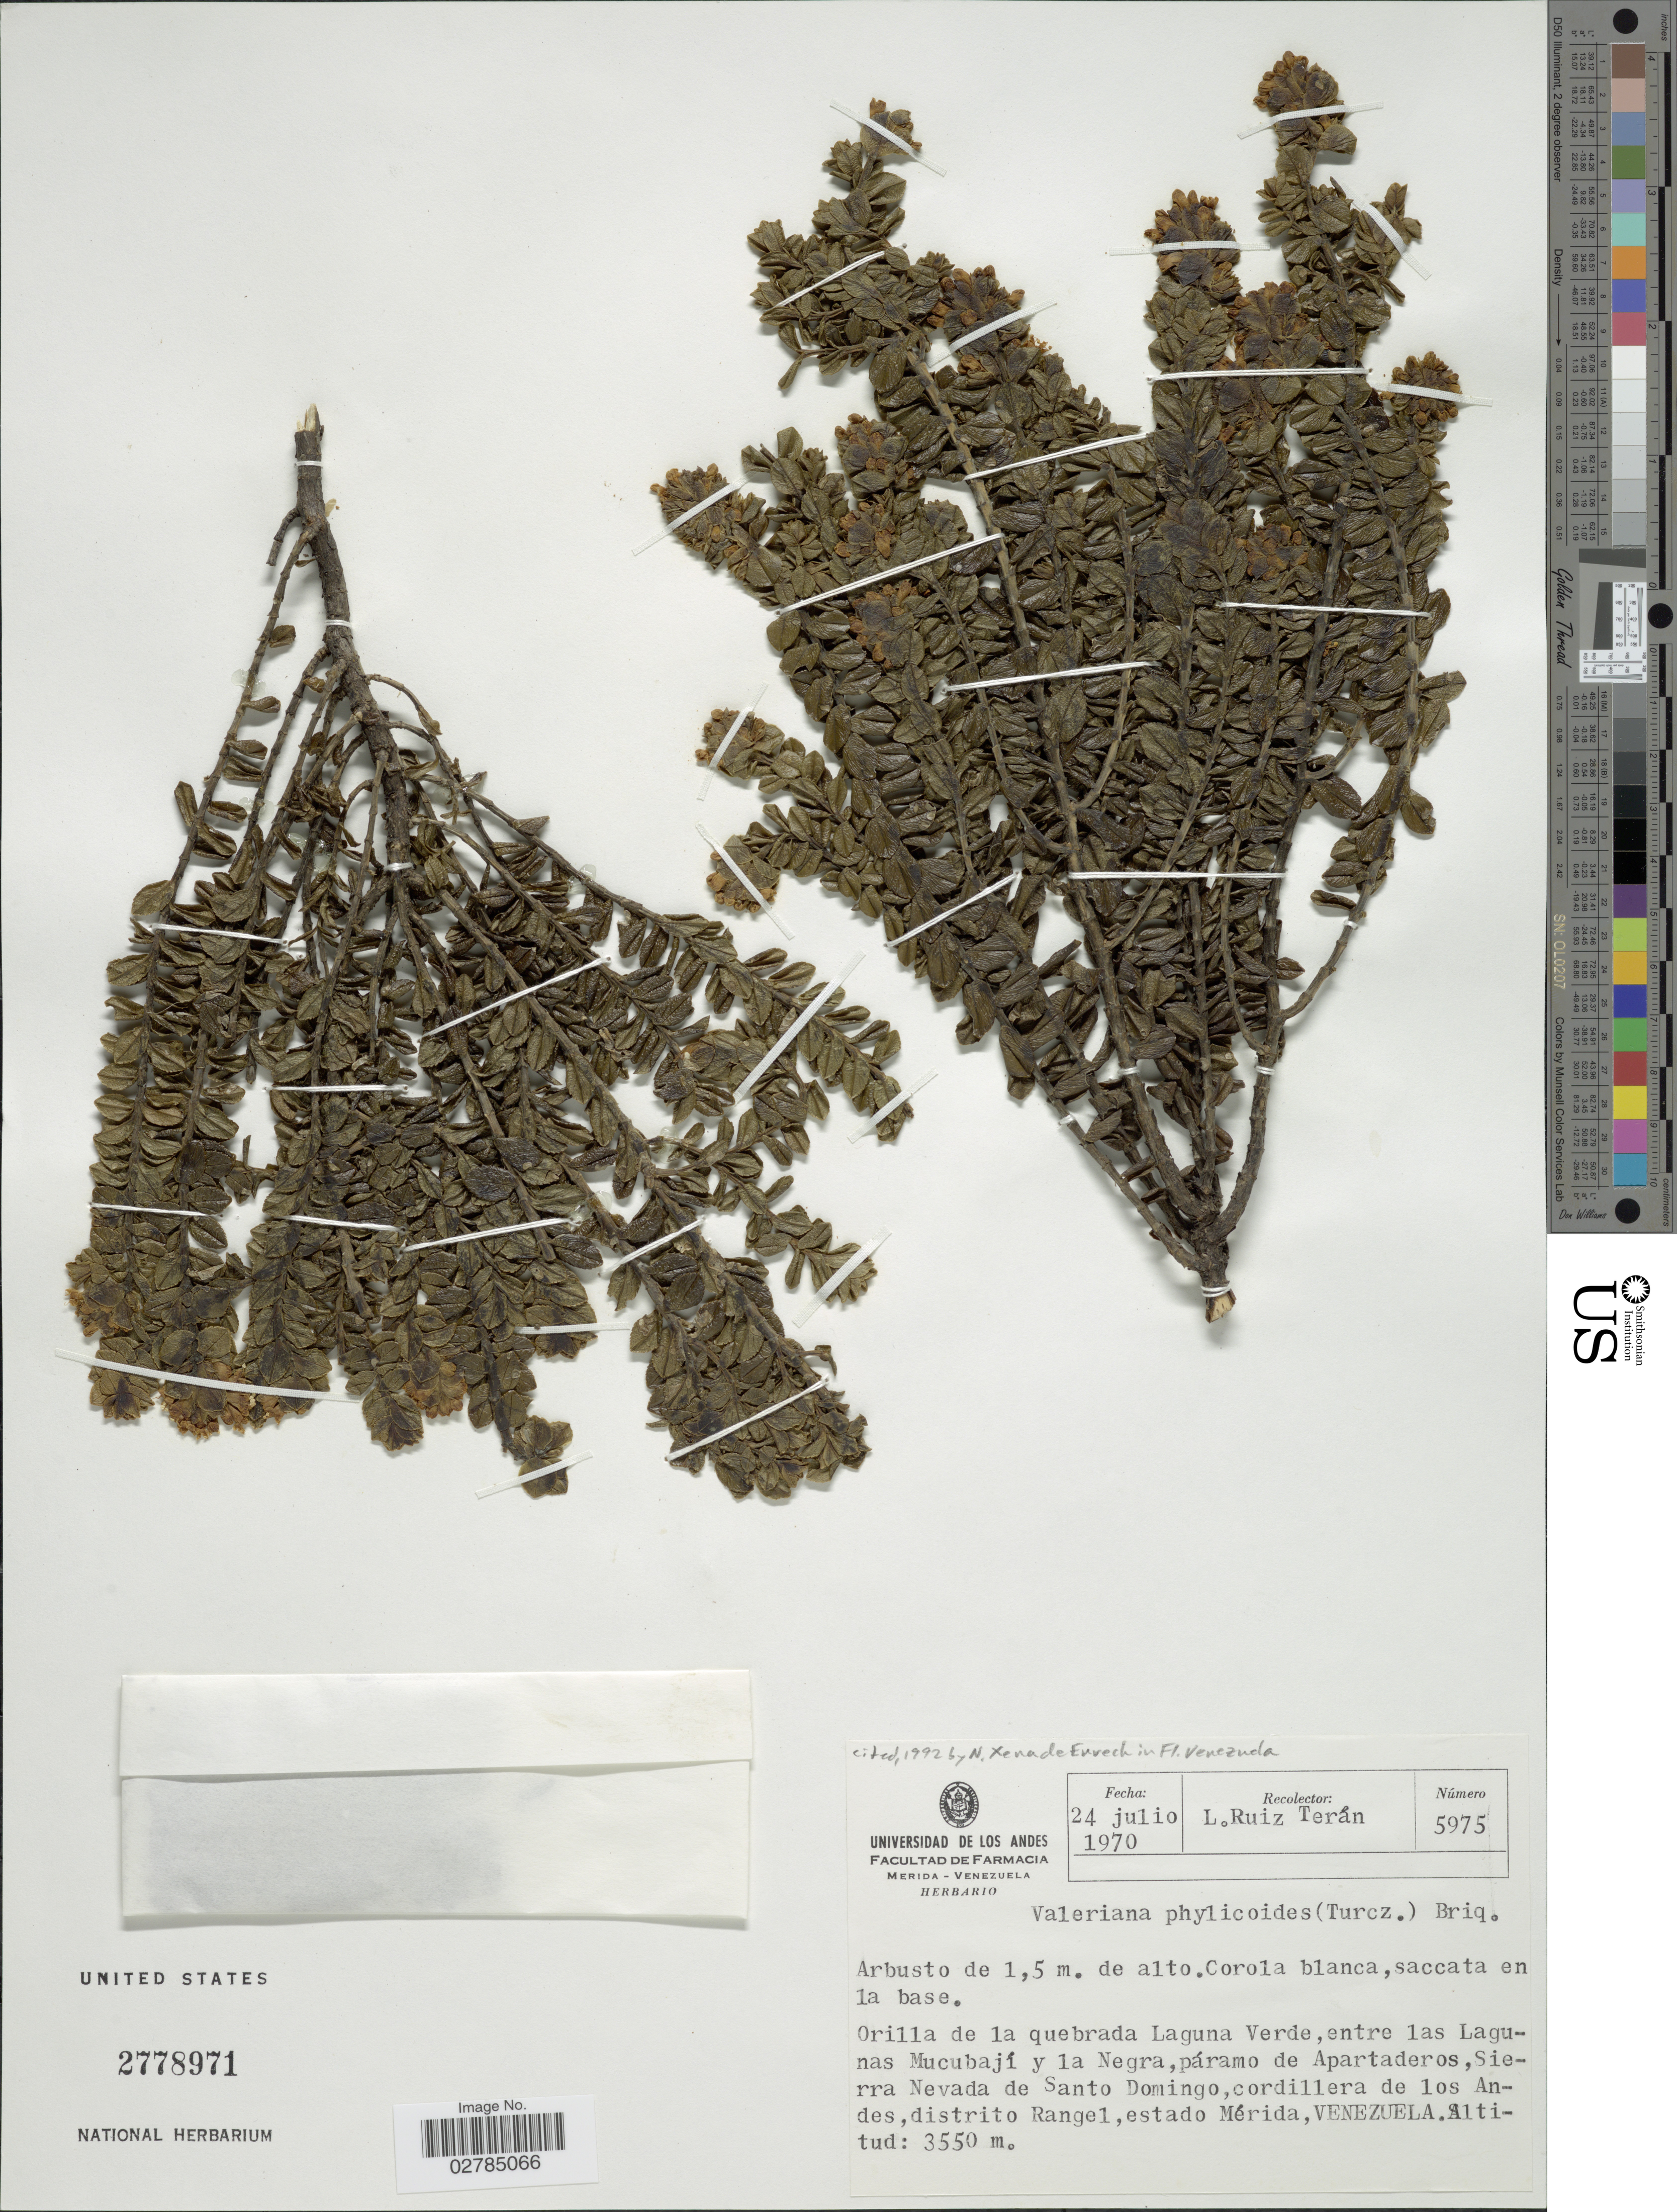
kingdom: Plantae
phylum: Tracheophyta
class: Magnoliopsida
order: Dipsacales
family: Caprifoliaceae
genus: Valeriana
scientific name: Valeriana phylicoides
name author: (Turcz.) Briq.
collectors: L. E. Ruíz-Terán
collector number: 5975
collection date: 1970-07-24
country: Venezuela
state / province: Mérida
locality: Orilla de la quebrada Laguna Verde, entre las Lagunas Mucubají y la Negra, páramo de Apartaderos, Sierra Nevada de Santo Domingo, cordillera de los Andes, distrito Rangel.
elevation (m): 3550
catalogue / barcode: US 2778971